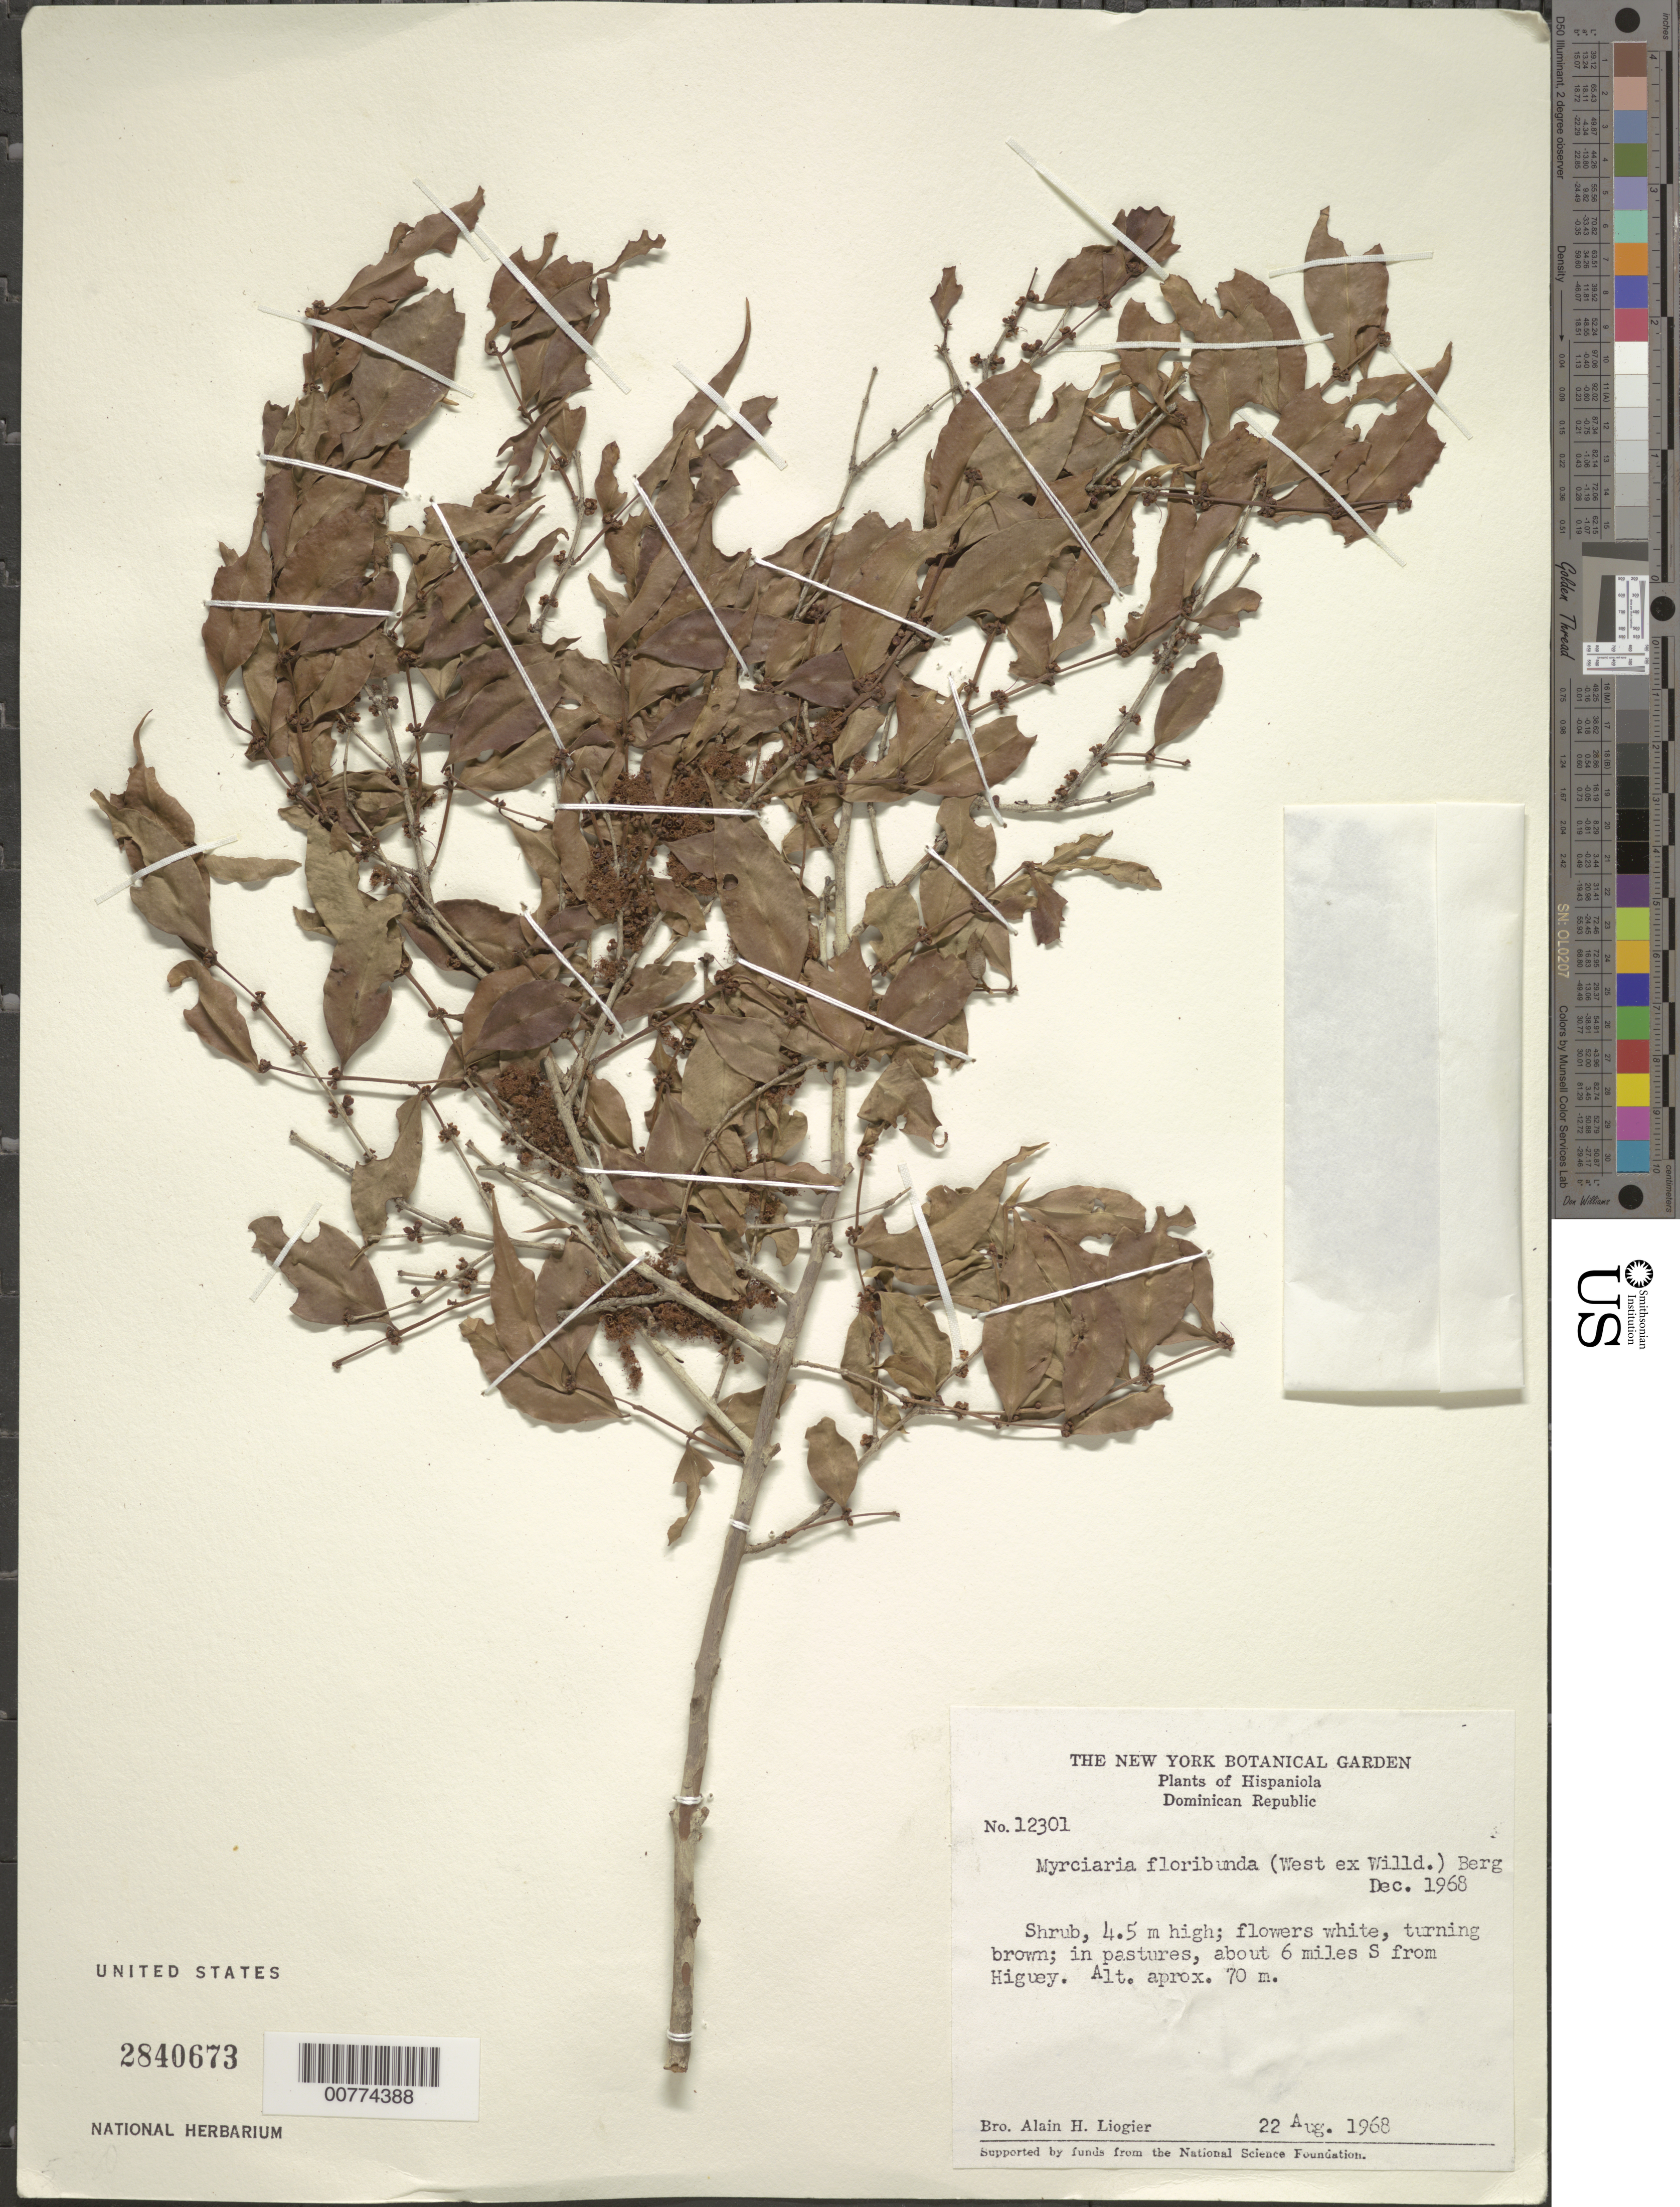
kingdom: Plantae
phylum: Tracheophyta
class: Magnoliopsida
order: Myrtales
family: Myrtaceae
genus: Myrciaria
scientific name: Myrciaria floribunda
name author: (H. West ex Willd.) O. Berg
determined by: Liogier, Alain H.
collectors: A. H. Liogier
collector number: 12301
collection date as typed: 22 Aug 1968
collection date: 1968-08-22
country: Dominican Republic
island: Hispaniola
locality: About 6 miles S from Higuey.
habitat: In pastures.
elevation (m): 70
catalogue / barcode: US 2840673